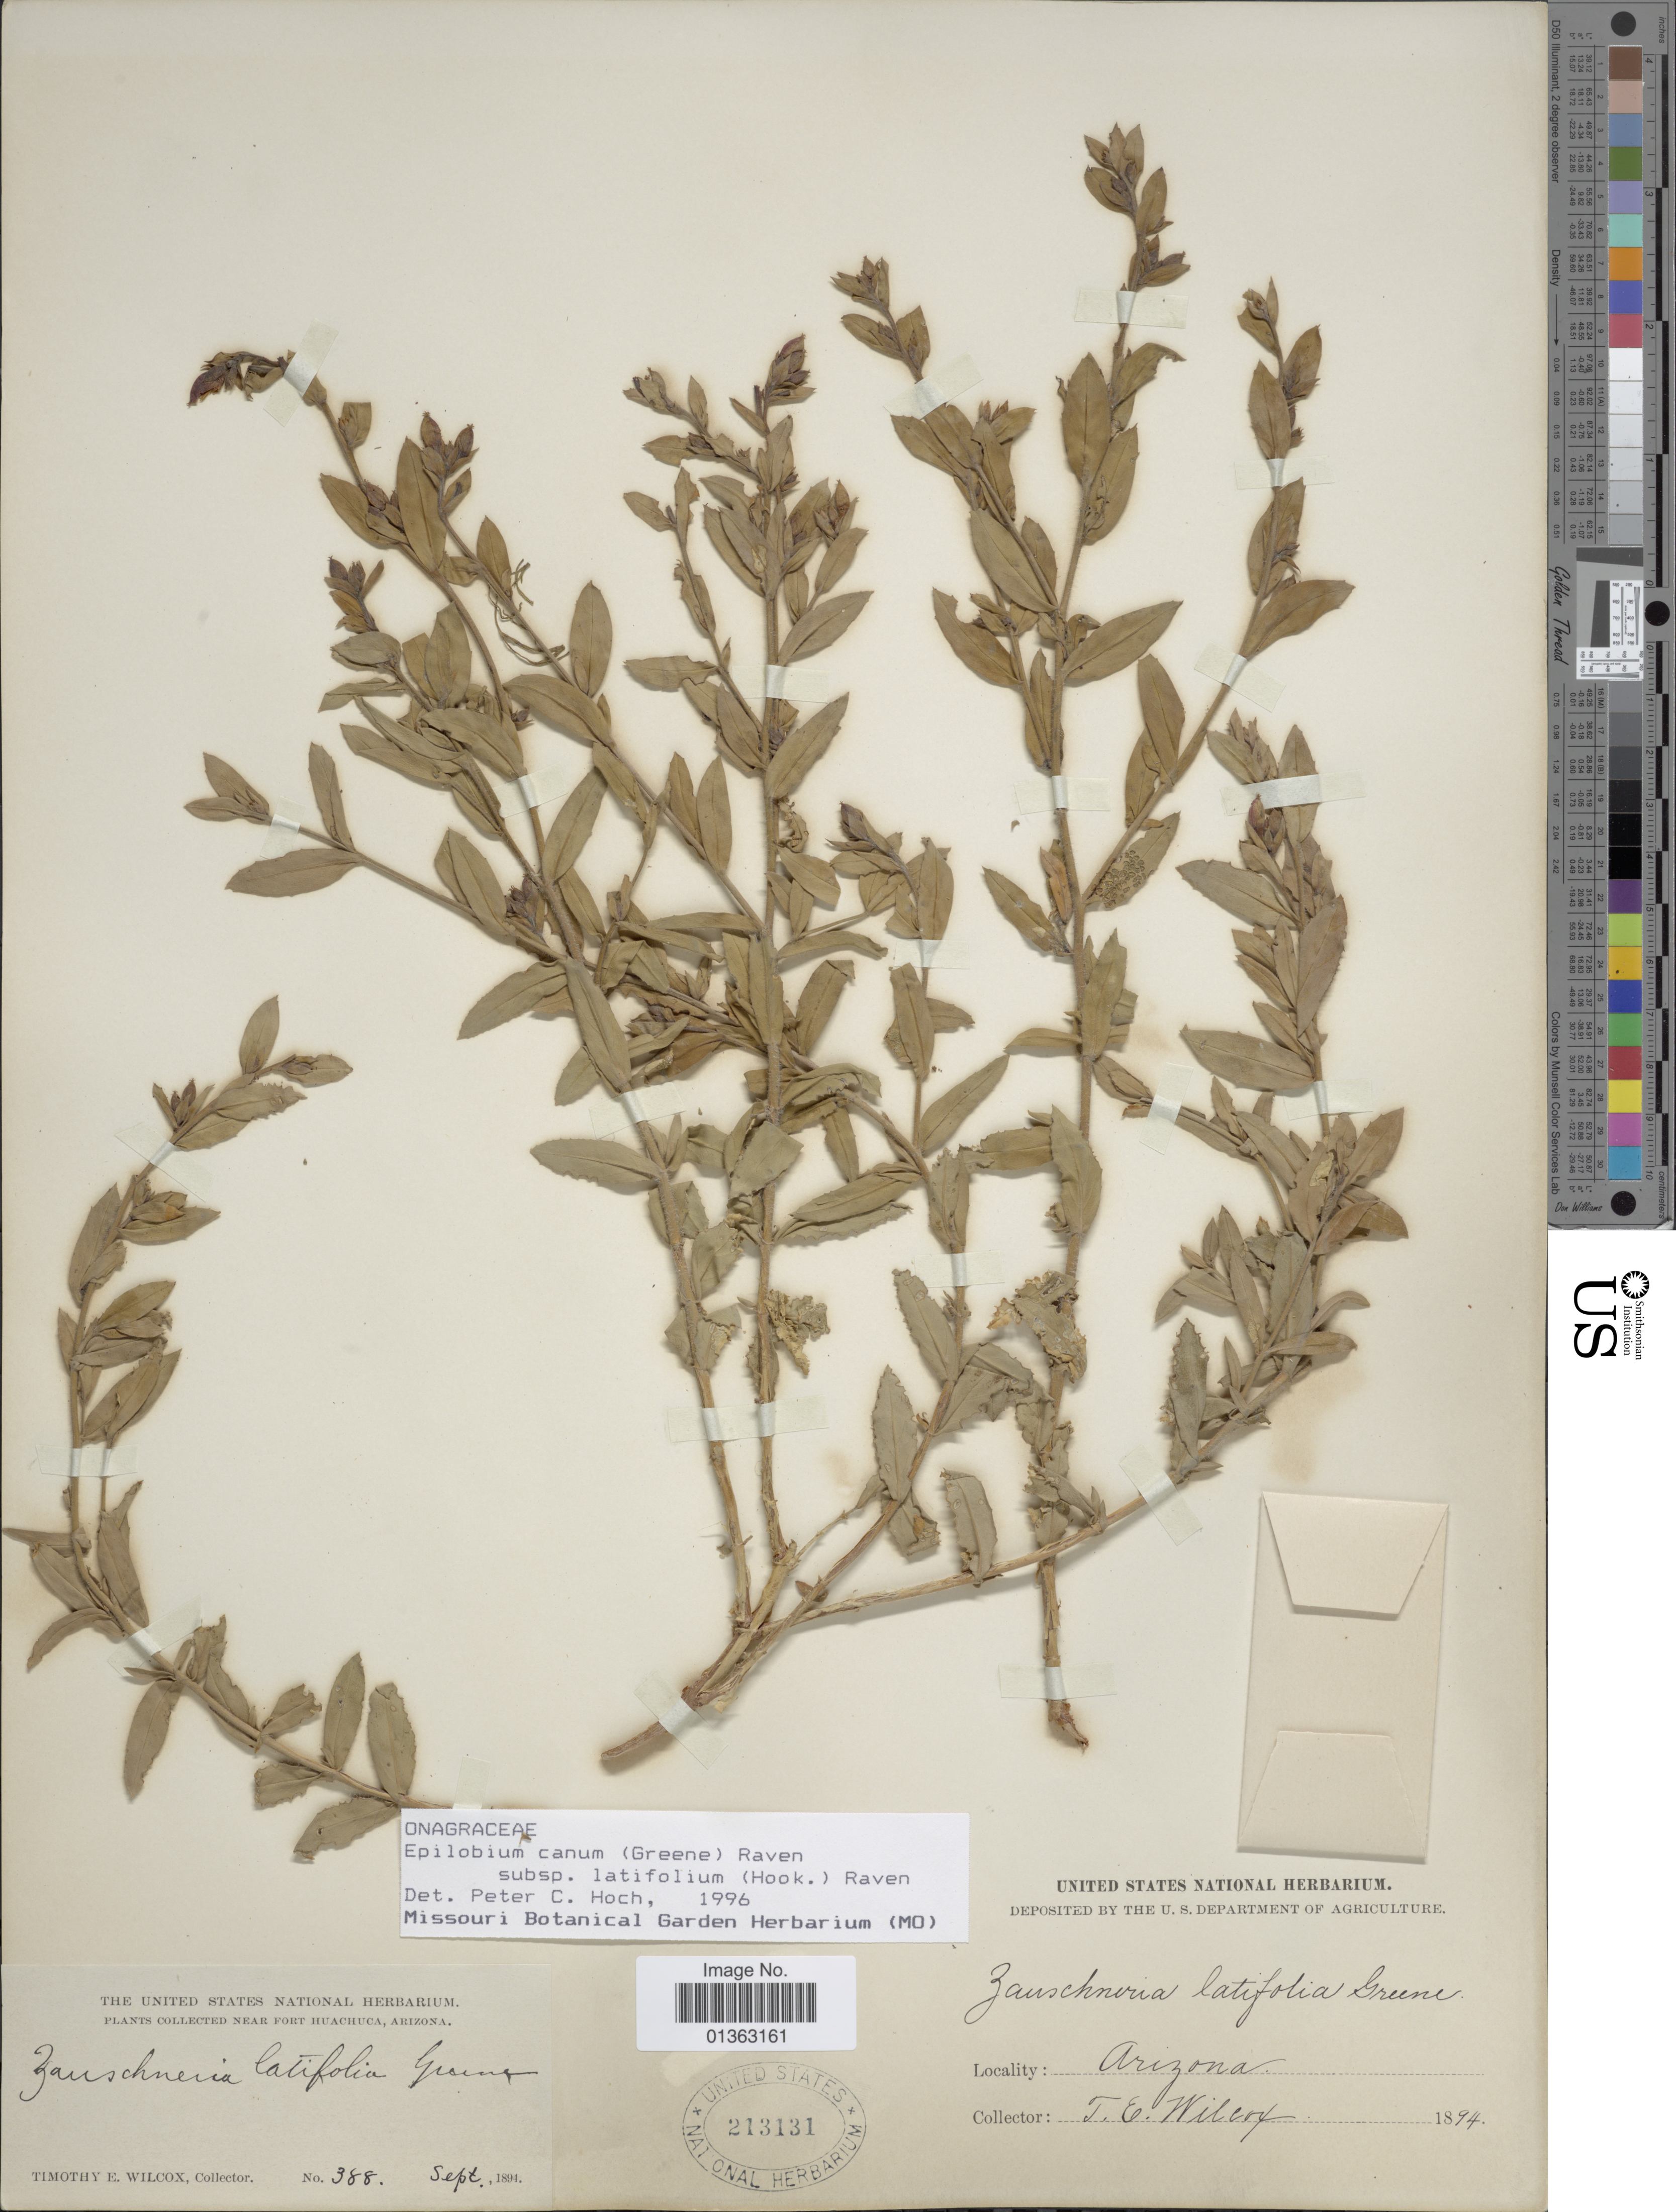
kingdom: Plantae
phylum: Tracheophyta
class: Magnoliopsida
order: Myrtales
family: Onagraceae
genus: Epilobium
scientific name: Epilobium canum subsp. latifolium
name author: (Hook.) P.H. Raven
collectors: T. E. Wilcox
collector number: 388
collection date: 1894-09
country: United States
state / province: Arizona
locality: Near Port Huachuaca.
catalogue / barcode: US 213131